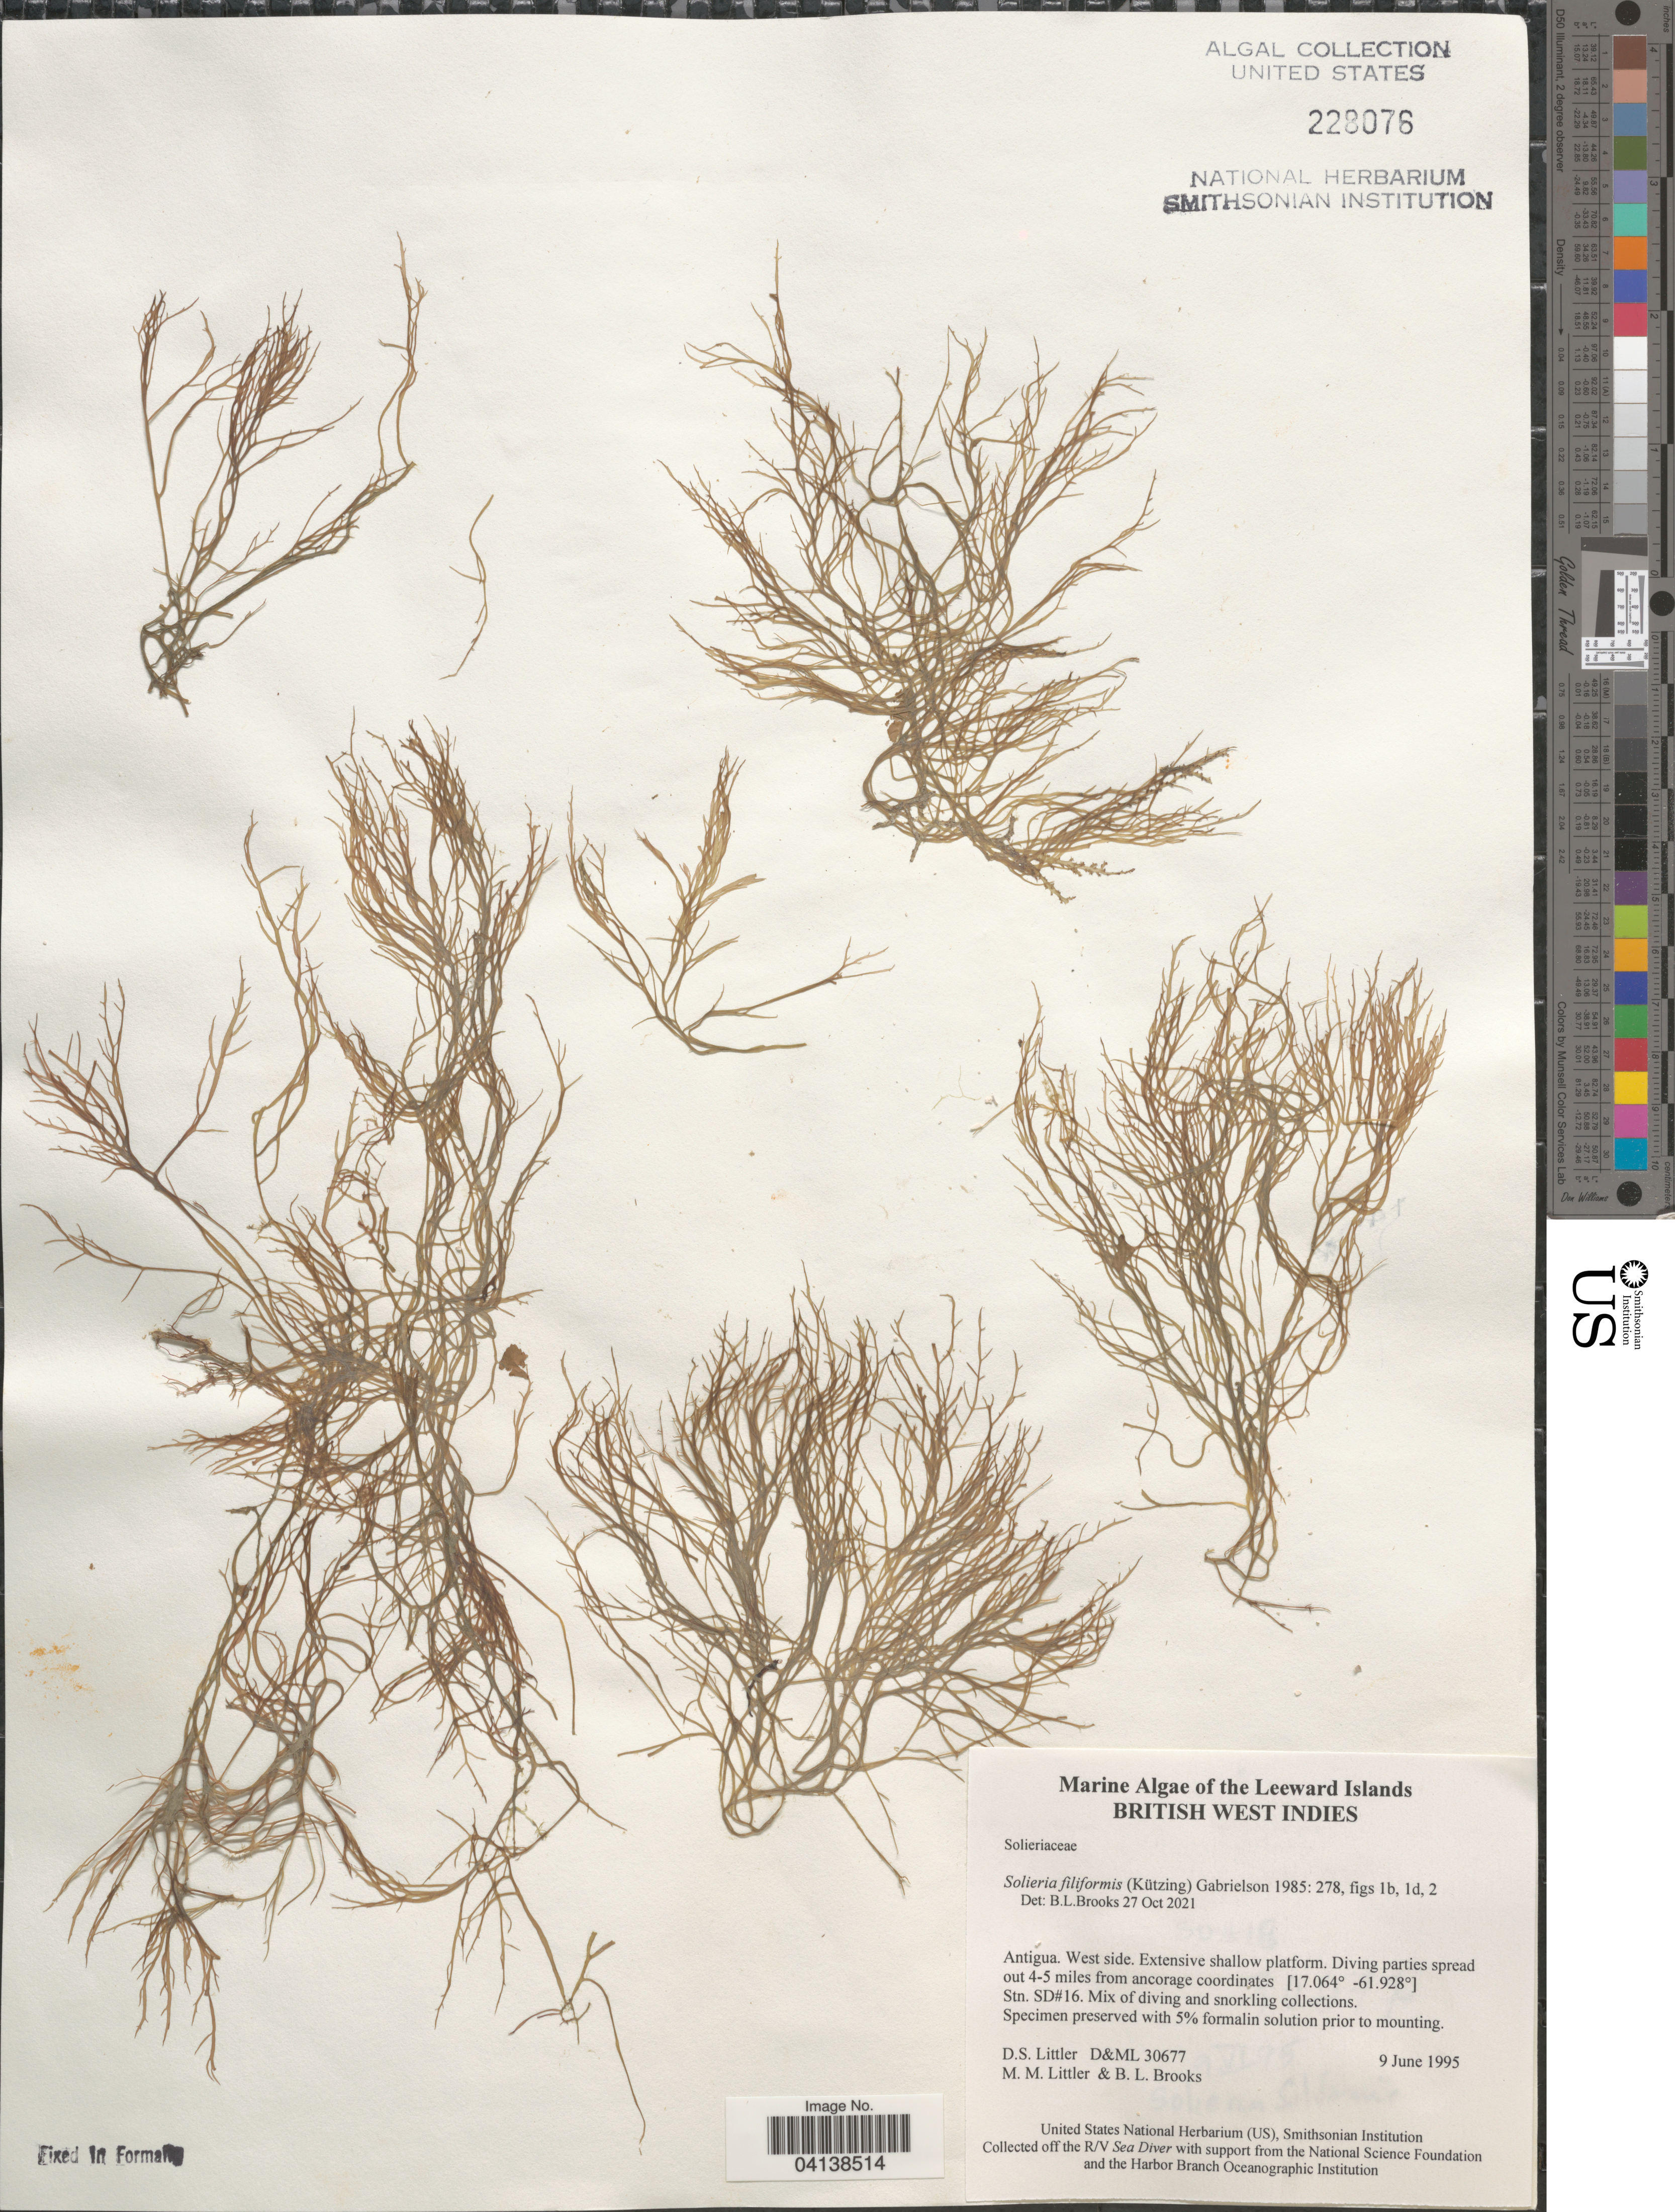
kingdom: Plantae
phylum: Rhodophyta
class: Florideophyceae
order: Gigartinales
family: Solieriaceae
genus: Solieria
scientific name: Solieria filiformis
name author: (Kütz.) P.W. Gabrielson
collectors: D. S. Littler & B. Brooks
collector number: D&ML 30677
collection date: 1995-06-09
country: Antigua and Barbuda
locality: The Leeward Islands. British West Indies. Antigua. West side. Diving parties spread out 4-5 miles from ancorage coordinates. Stn. SD#16.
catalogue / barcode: US 228076